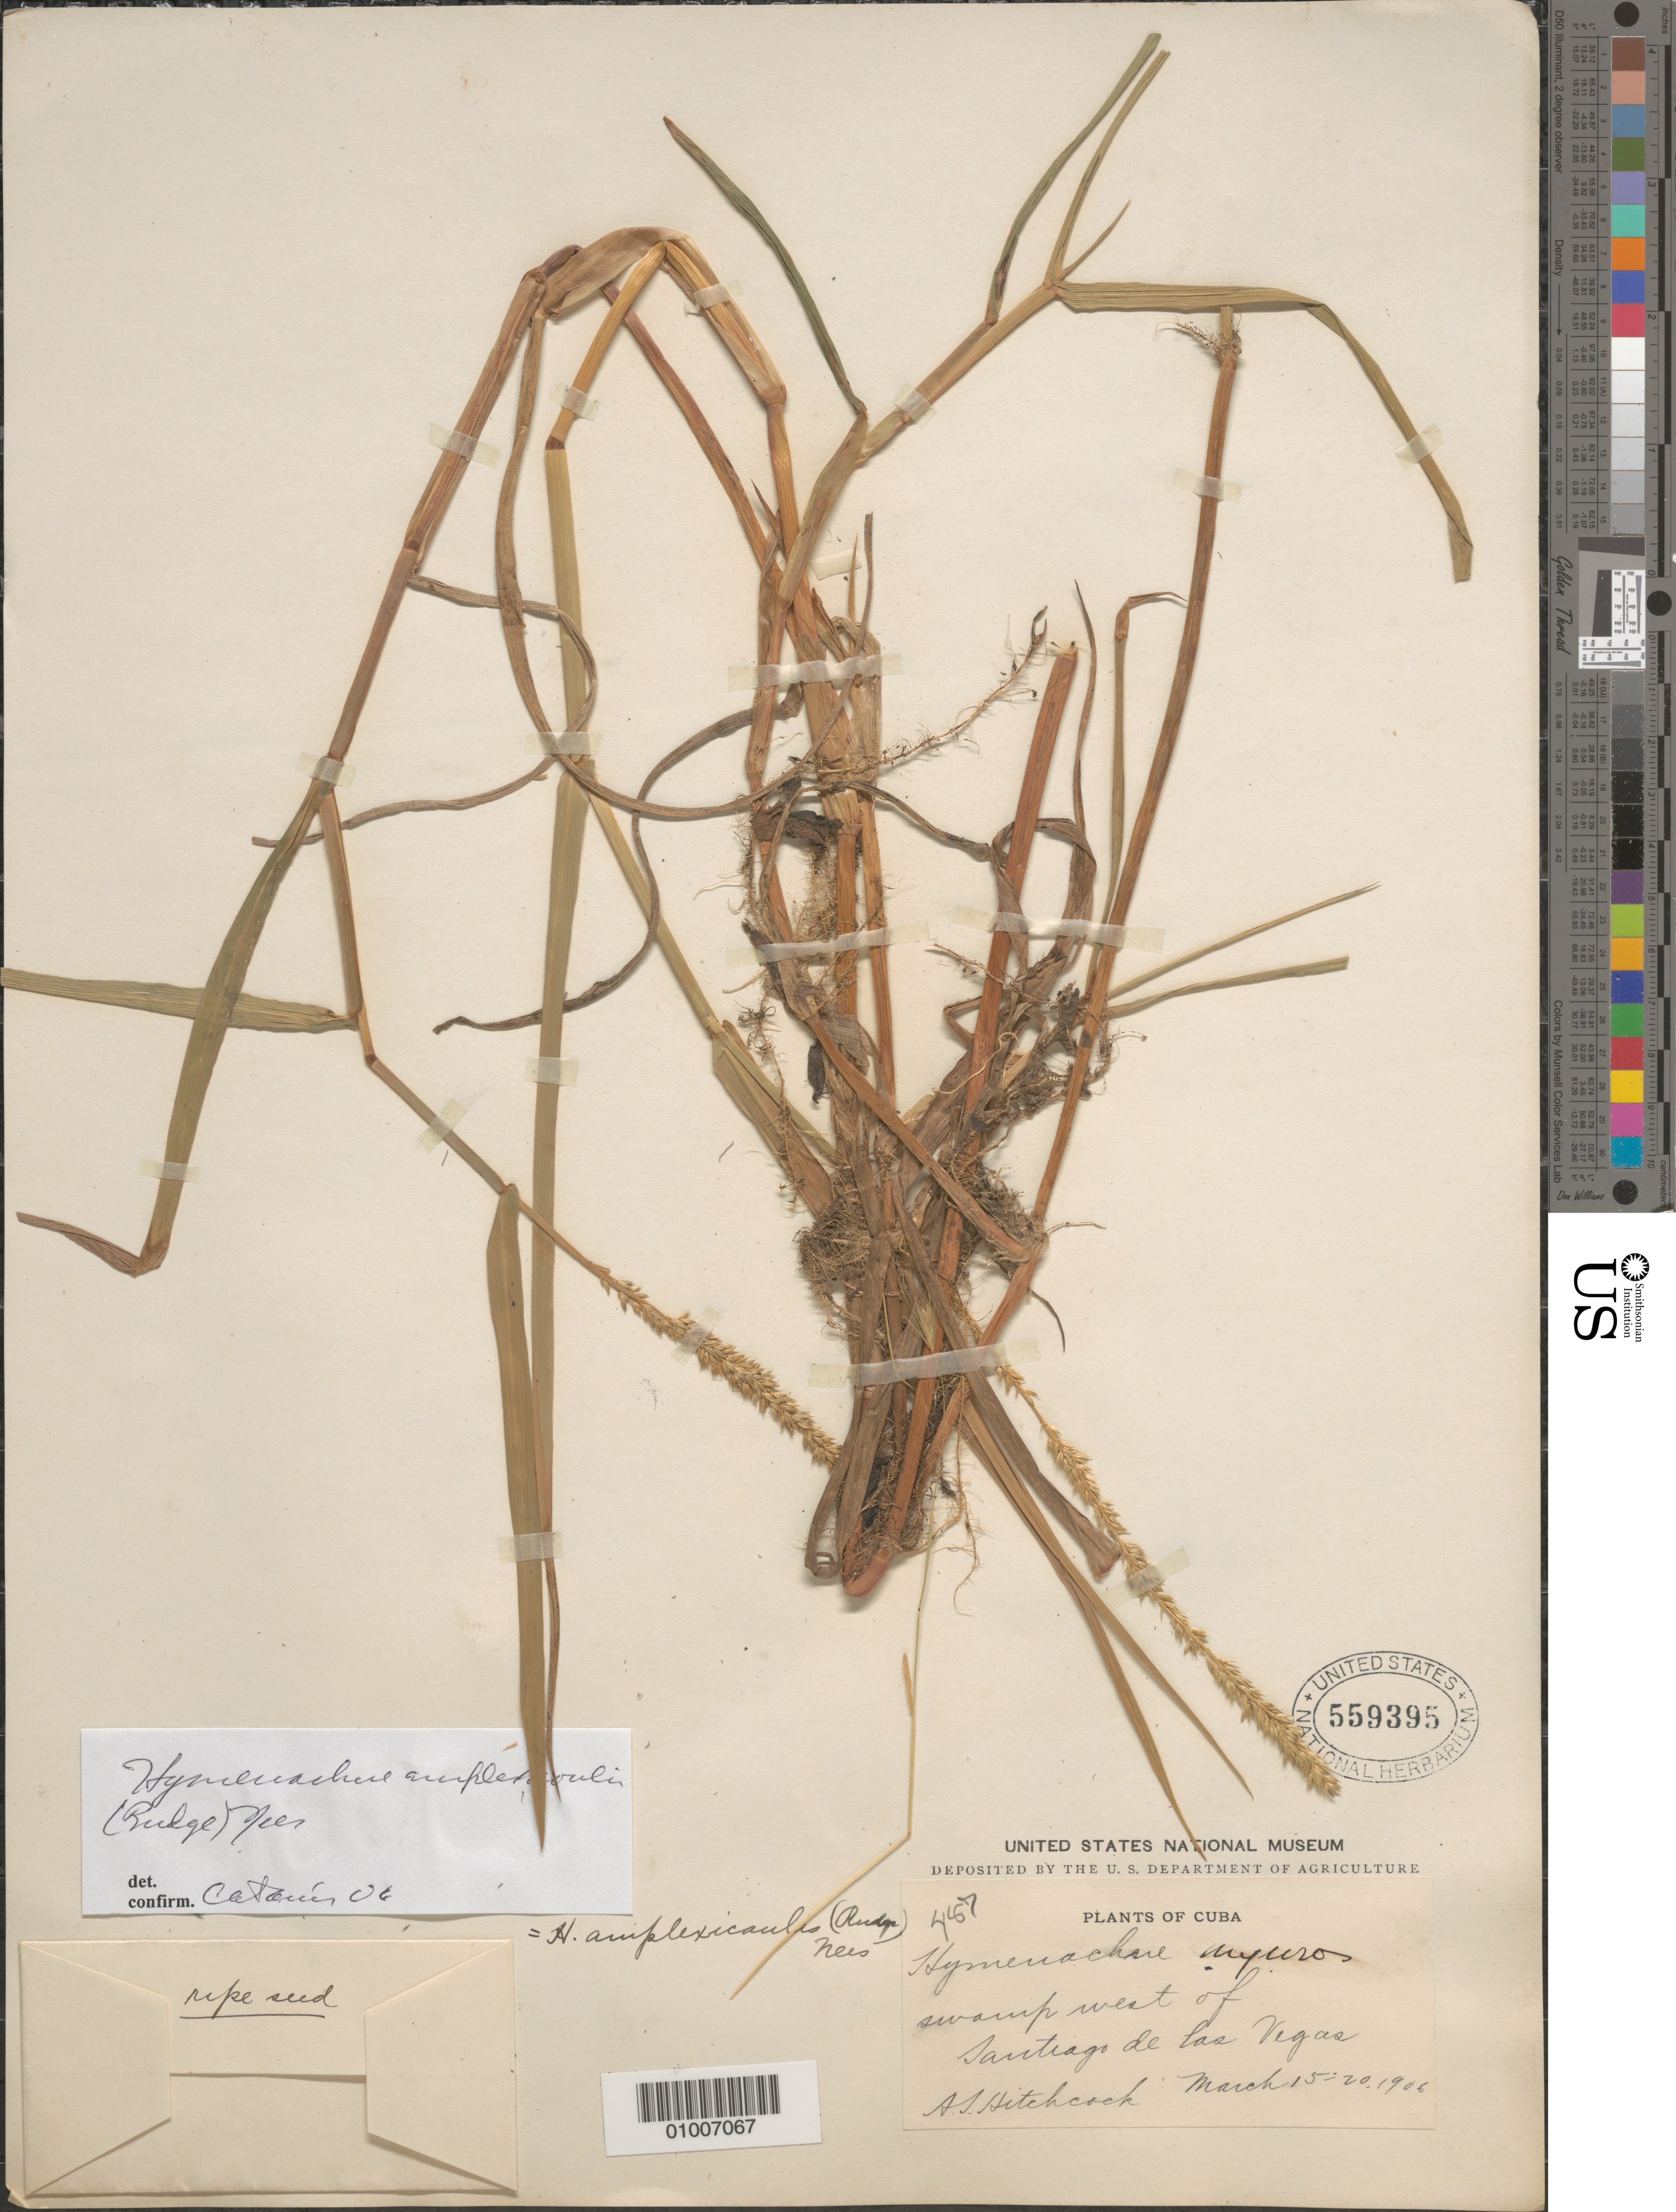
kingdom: Plantae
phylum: Tracheophyta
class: Liliopsida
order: Poales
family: Poaceae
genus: Hymenachne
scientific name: Hymenachne amplexicaulis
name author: (Rudge) Nees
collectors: A. S. Hitchcock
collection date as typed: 15 Mar 1906 to 20 Mar 1906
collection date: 1906-03-15/1906-03-20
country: Cuba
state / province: La Habana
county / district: Municipio Boyeros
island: Cuba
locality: West of Santiago de las Vegas, swamp area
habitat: Swamp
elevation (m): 97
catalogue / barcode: US 559395